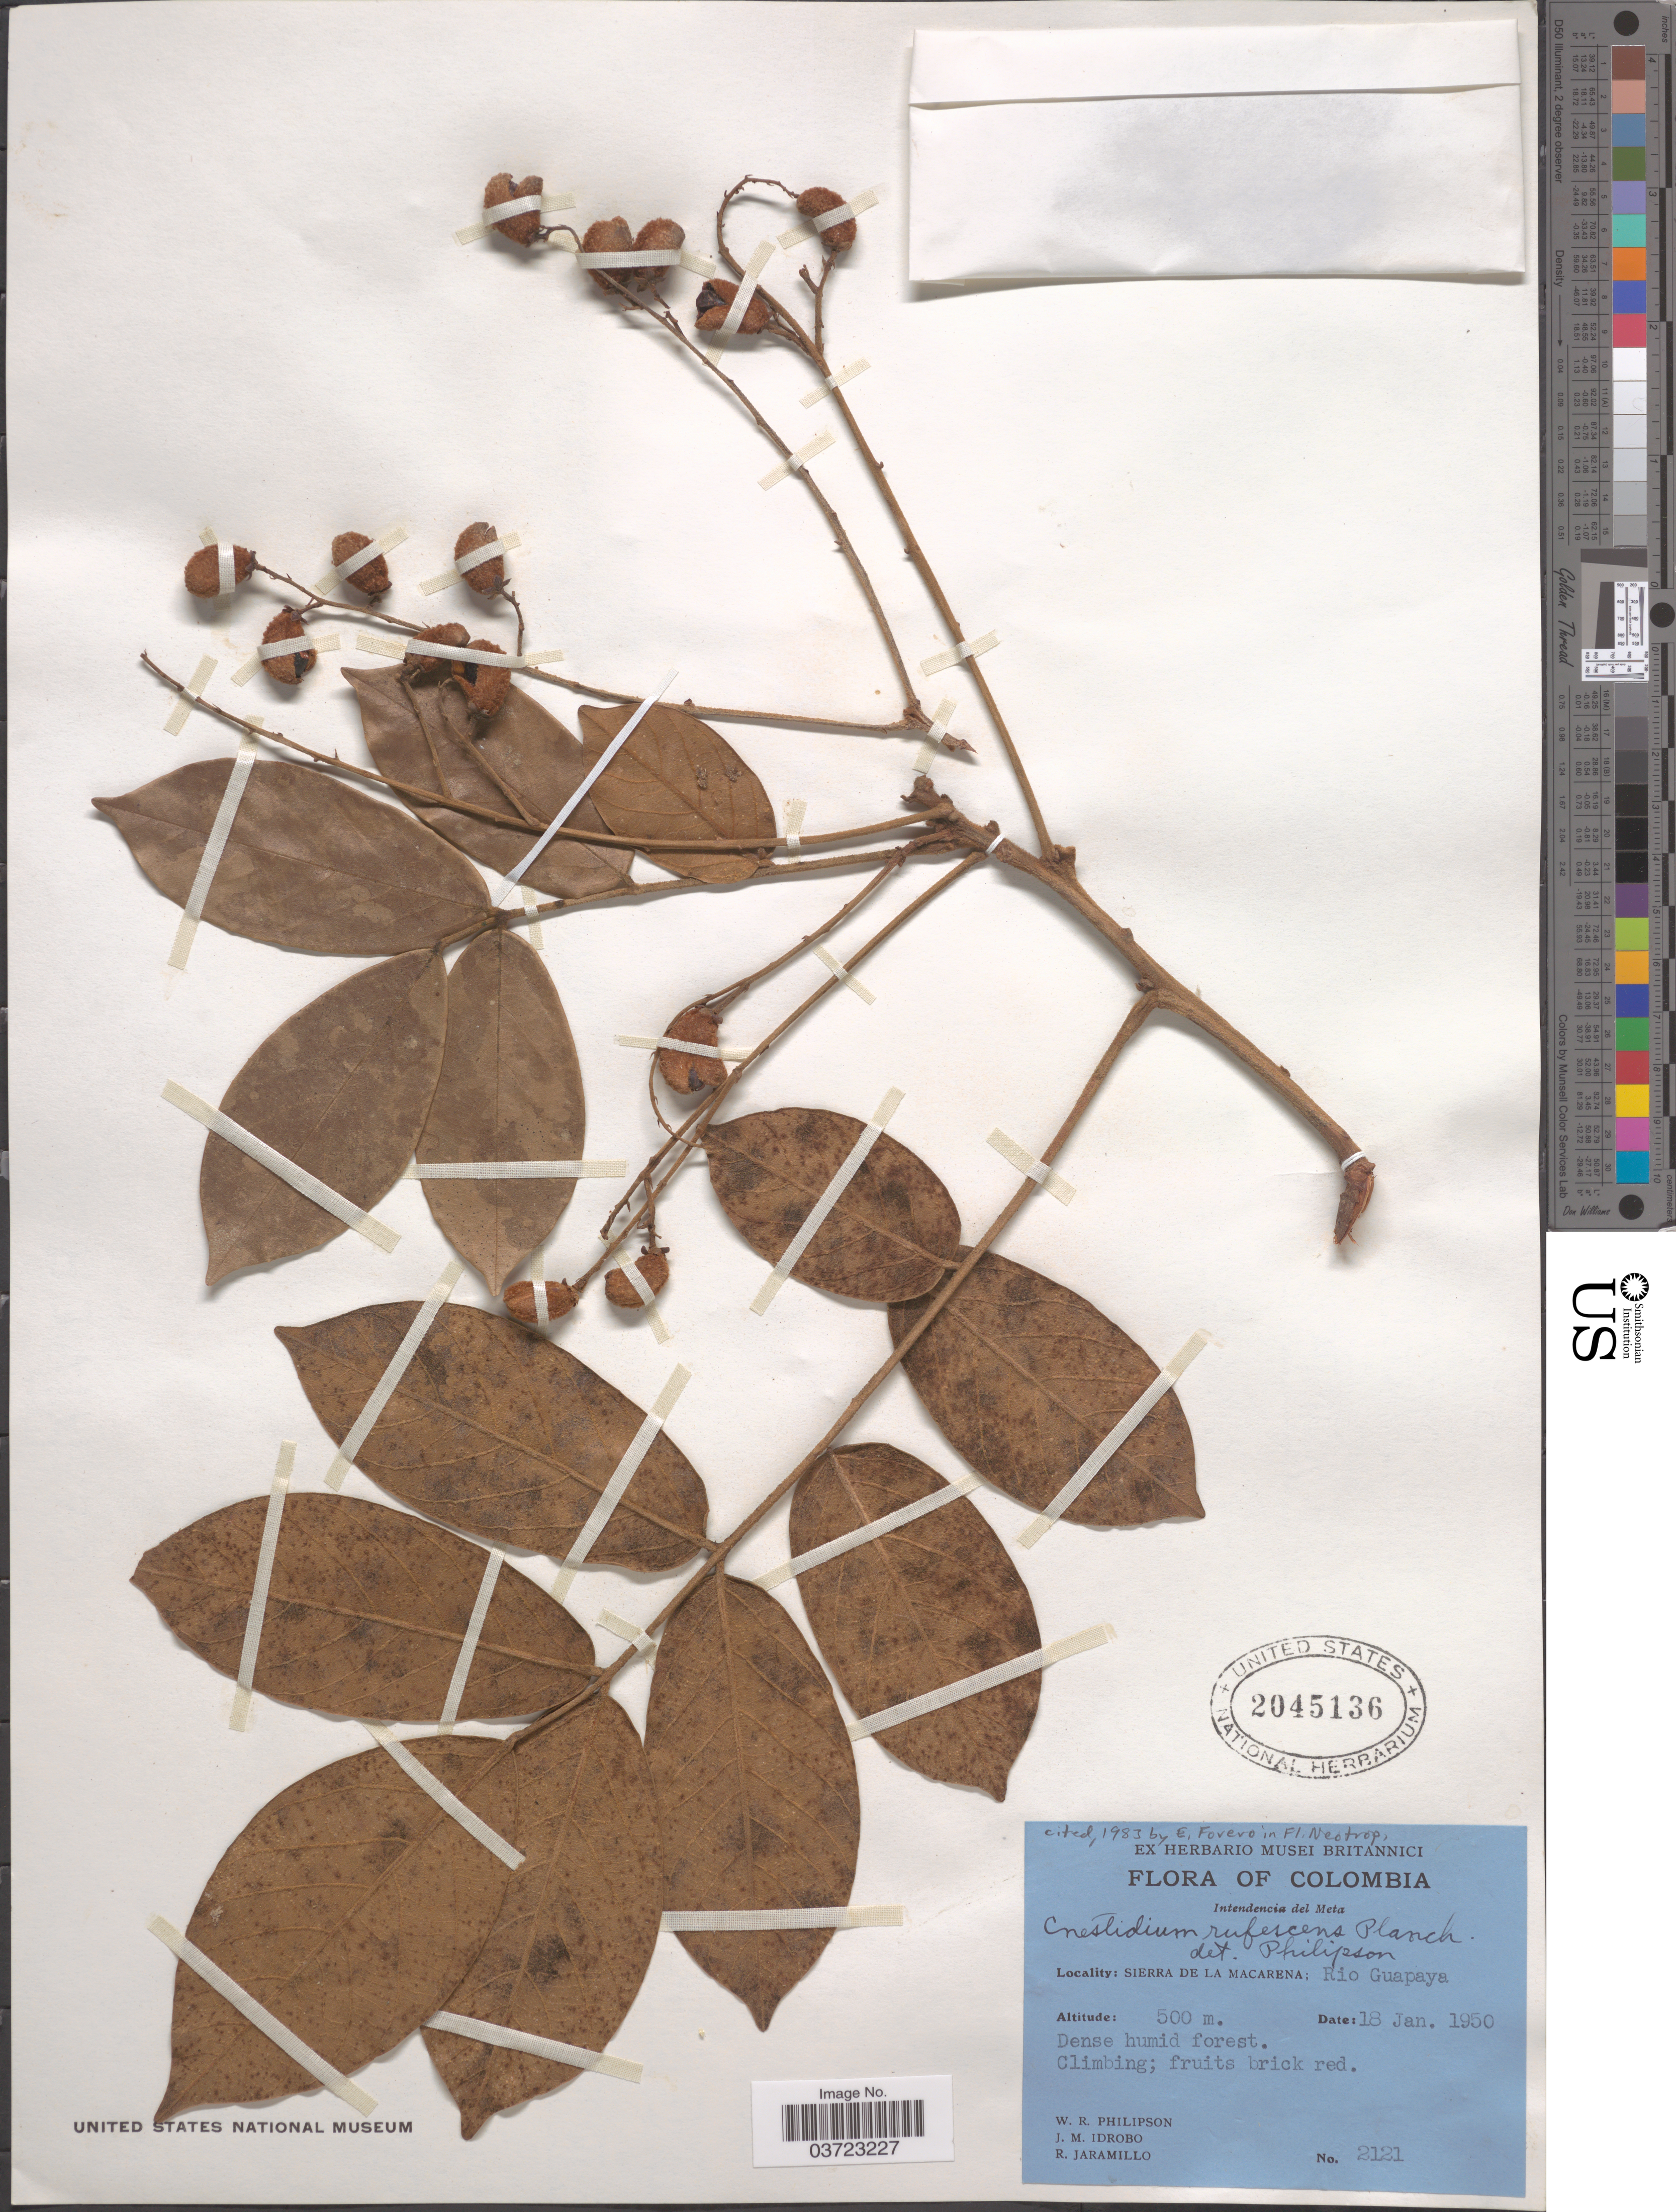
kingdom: Plantae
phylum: Tracheophyta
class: Magnoliopsida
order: Oxalidales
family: Connaraceae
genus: Cnestidium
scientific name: Cnestidium rufescens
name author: Planch.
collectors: W. R. Philipson, J. M. Idrobo & R. Jaramillo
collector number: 2121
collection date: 1950-01-18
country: Colombia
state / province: Meta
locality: Intendencia del Meta. Sierra de La Macarena; Rio Guapaya.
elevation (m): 500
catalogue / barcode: US 2045136